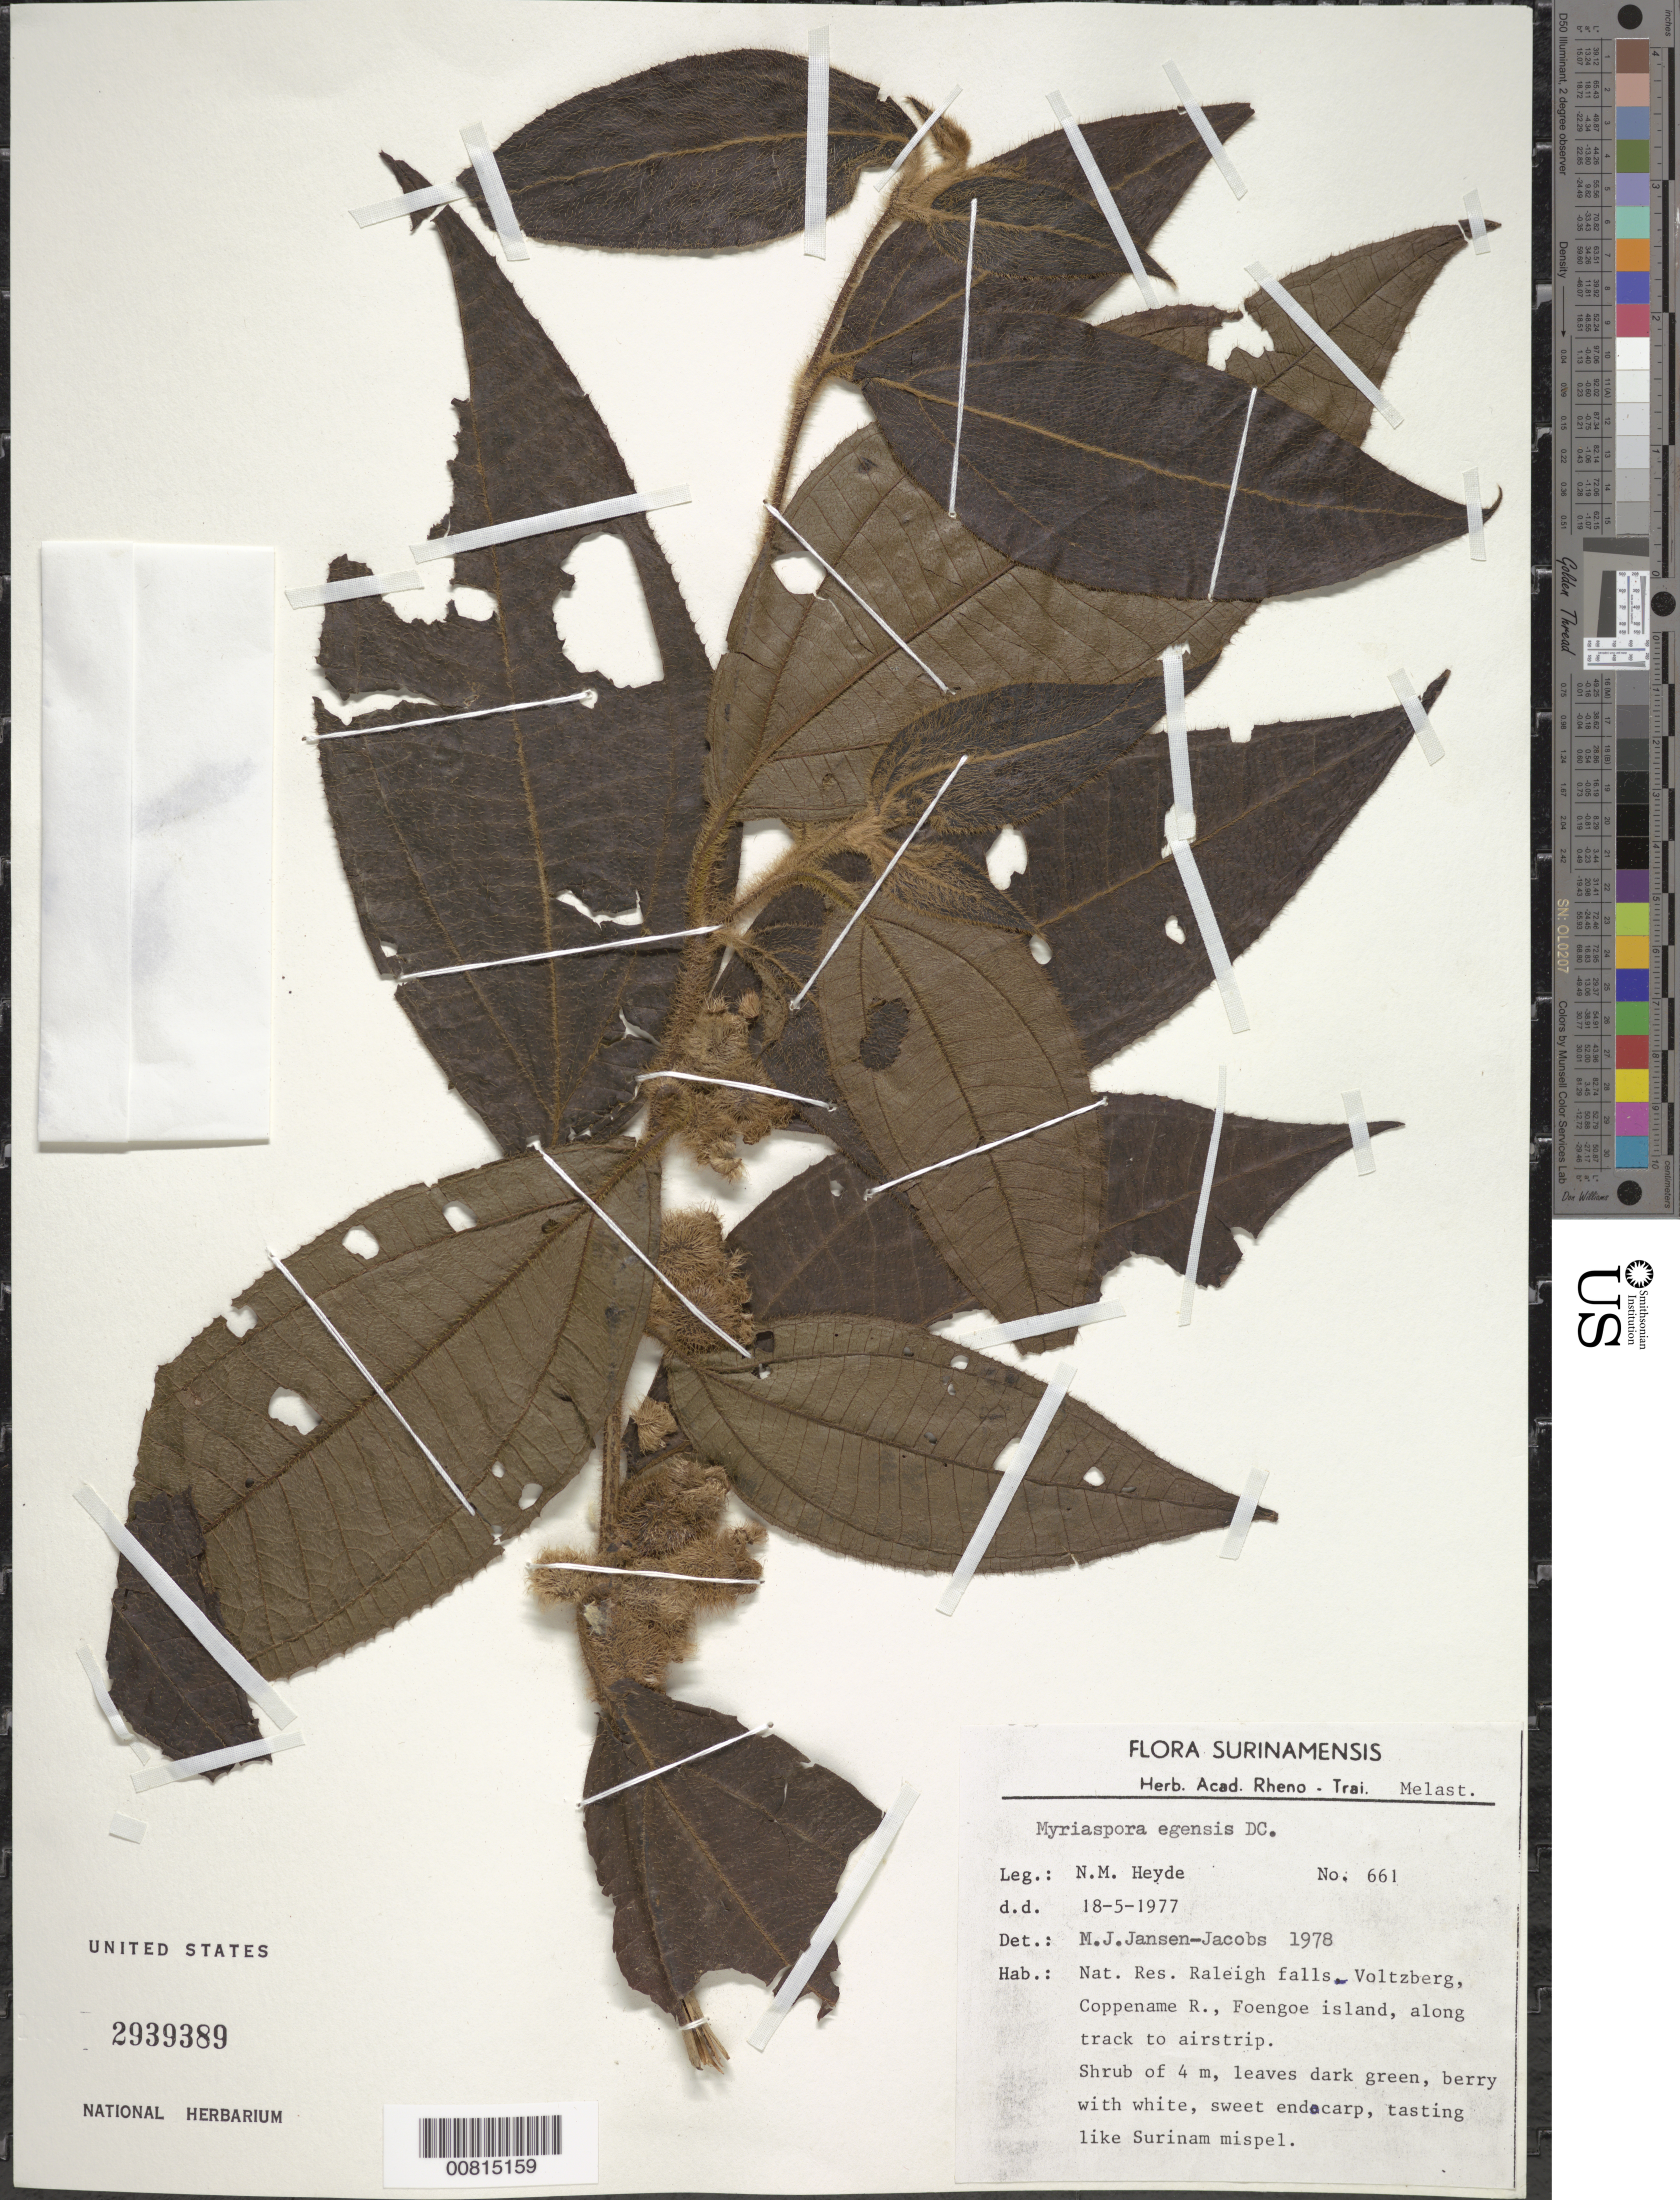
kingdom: Plantae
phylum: Tracheophyta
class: Magnoliopsida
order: Myrtales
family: Melastomataceae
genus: Bellucia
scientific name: Bellucia egensis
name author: (DC.) Penneys et al.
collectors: N. M. Heyde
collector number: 661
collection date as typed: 18-May-77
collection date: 1977-05-18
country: Suriname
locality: Nat. Res. Raleigh Falls-Voltzberg, Coppename R., Foengoe Island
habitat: Along track to airstrip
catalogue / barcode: US 2939389